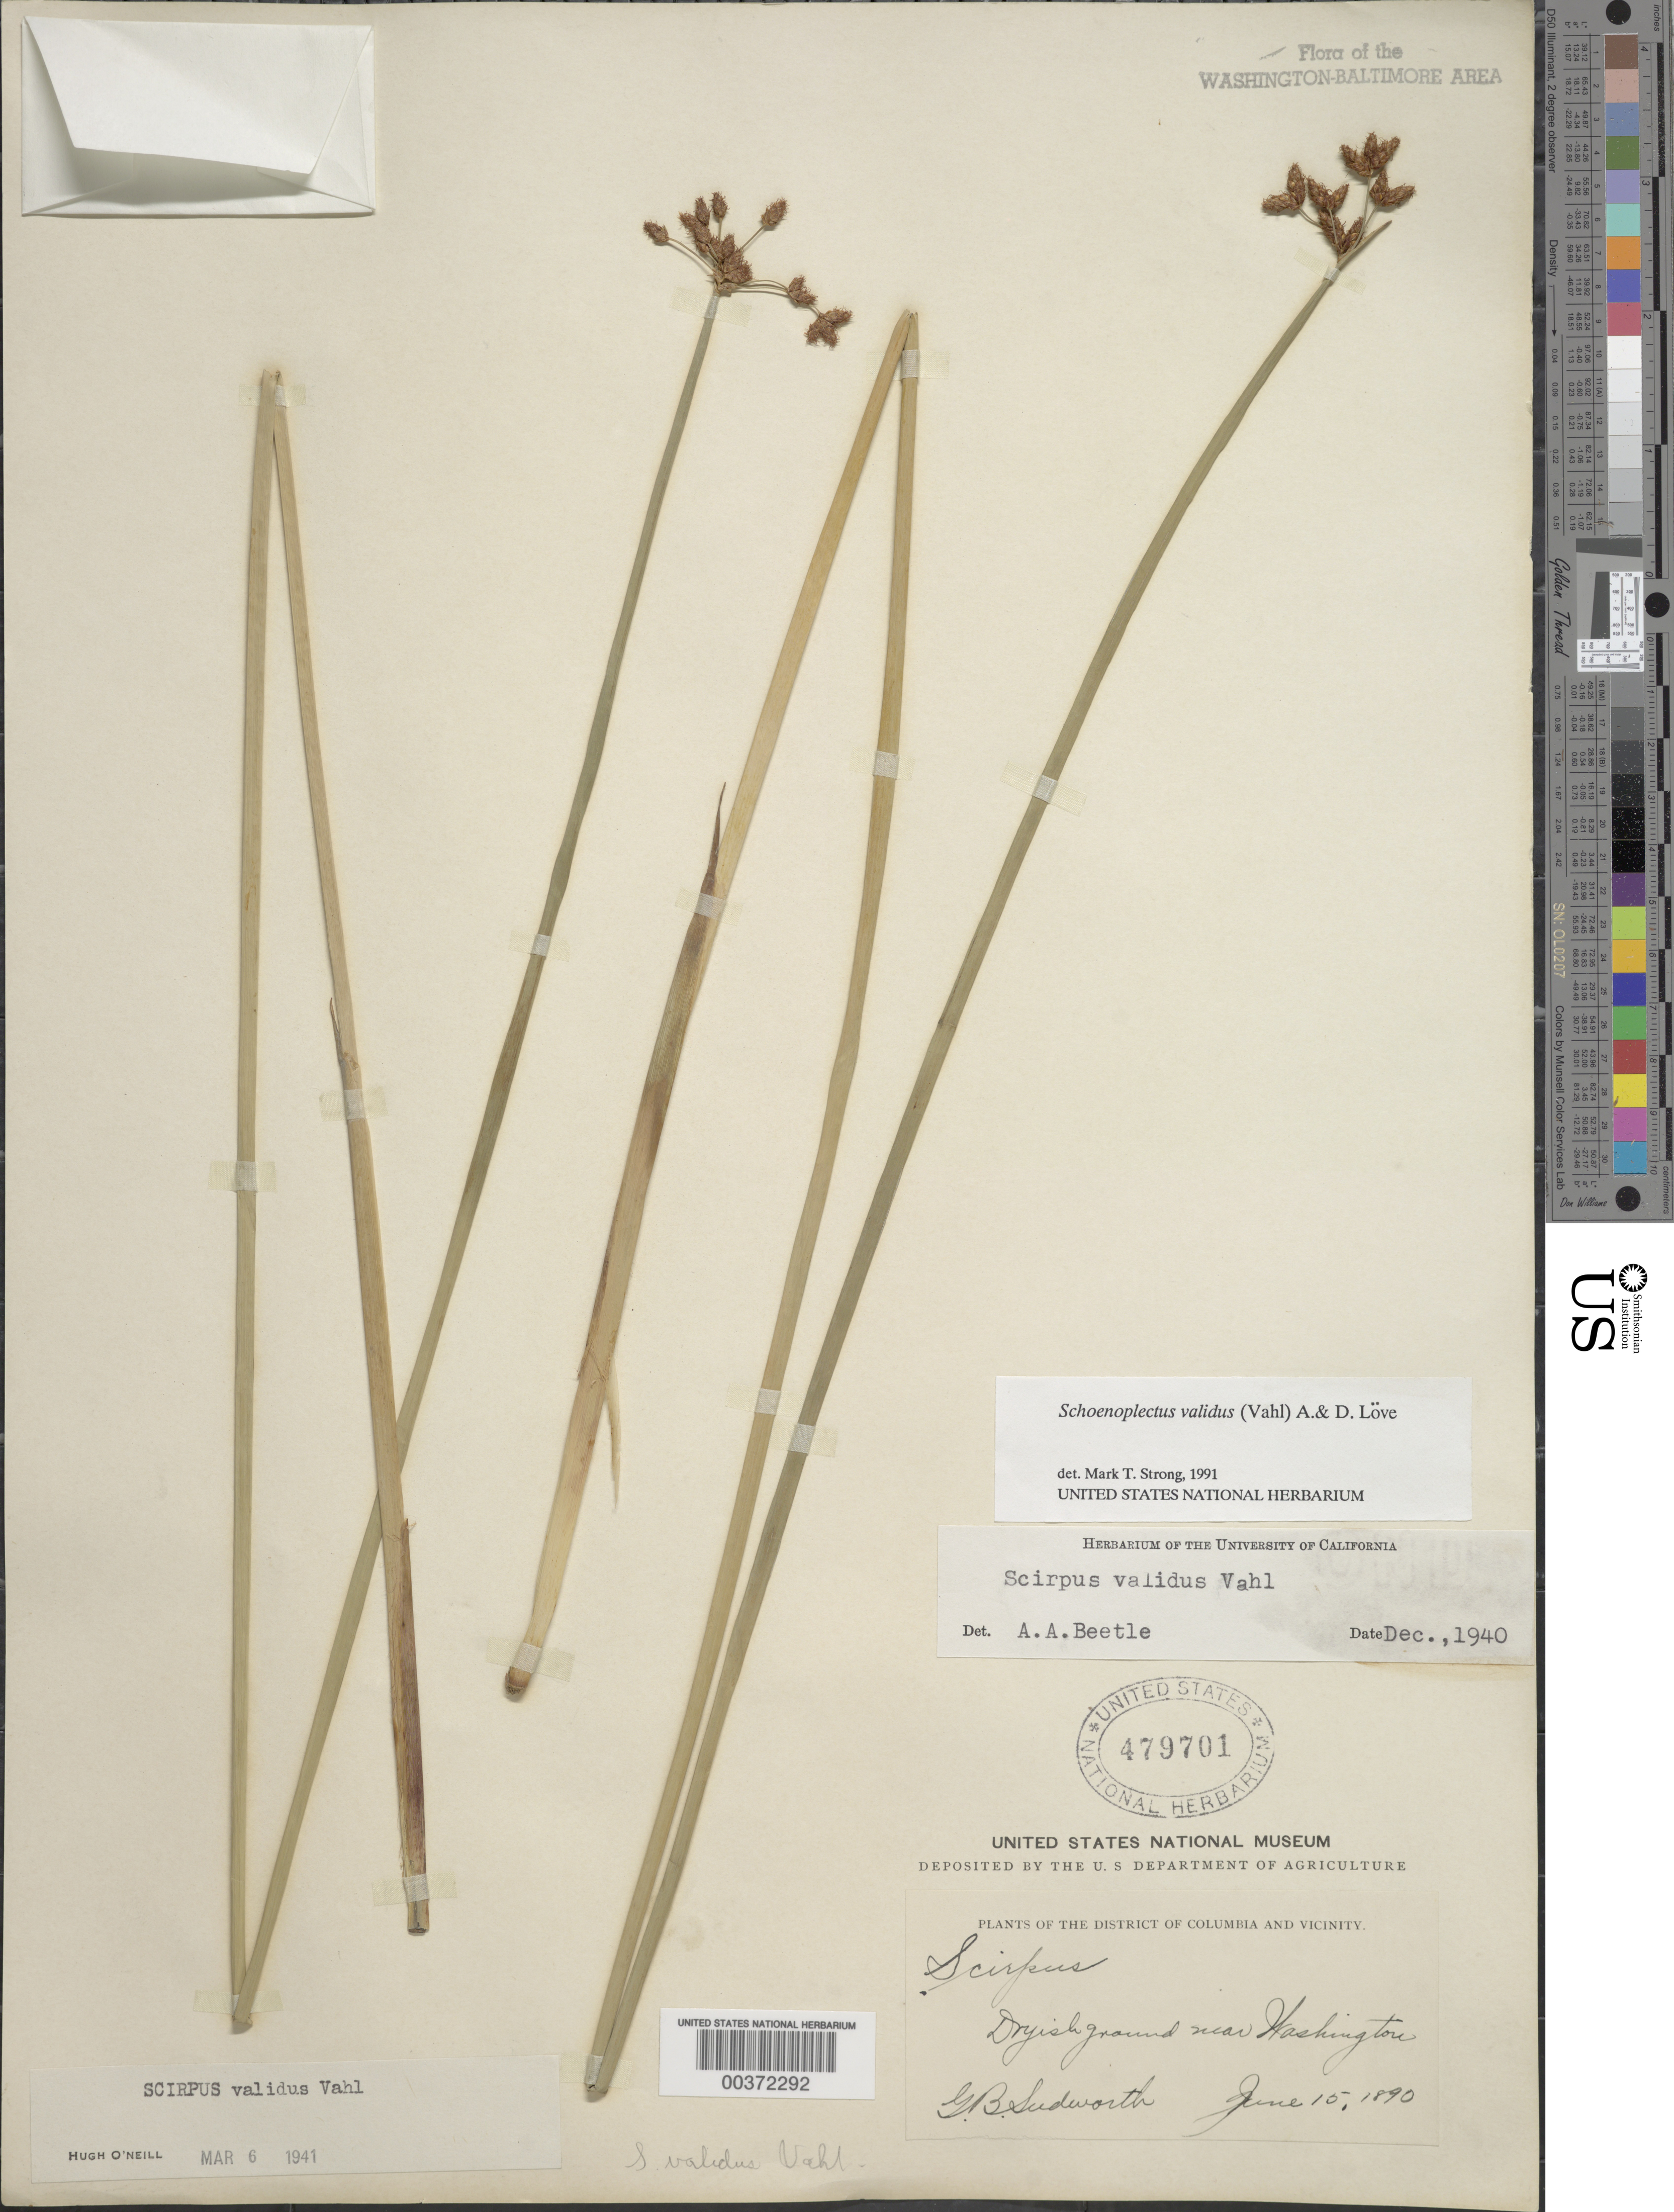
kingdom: Plantae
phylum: Tracheophyta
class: Liliopsida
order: Poales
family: Cyperaceae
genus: Schoenoplectus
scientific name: Schoenoplectus validus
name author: (Vahl) Á. Löve & D. Löve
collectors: G. B. Sudworth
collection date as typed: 15 Jun 1890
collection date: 1890-06-15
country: United States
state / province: District of Columbia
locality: DC vicinity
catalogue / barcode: US 479701